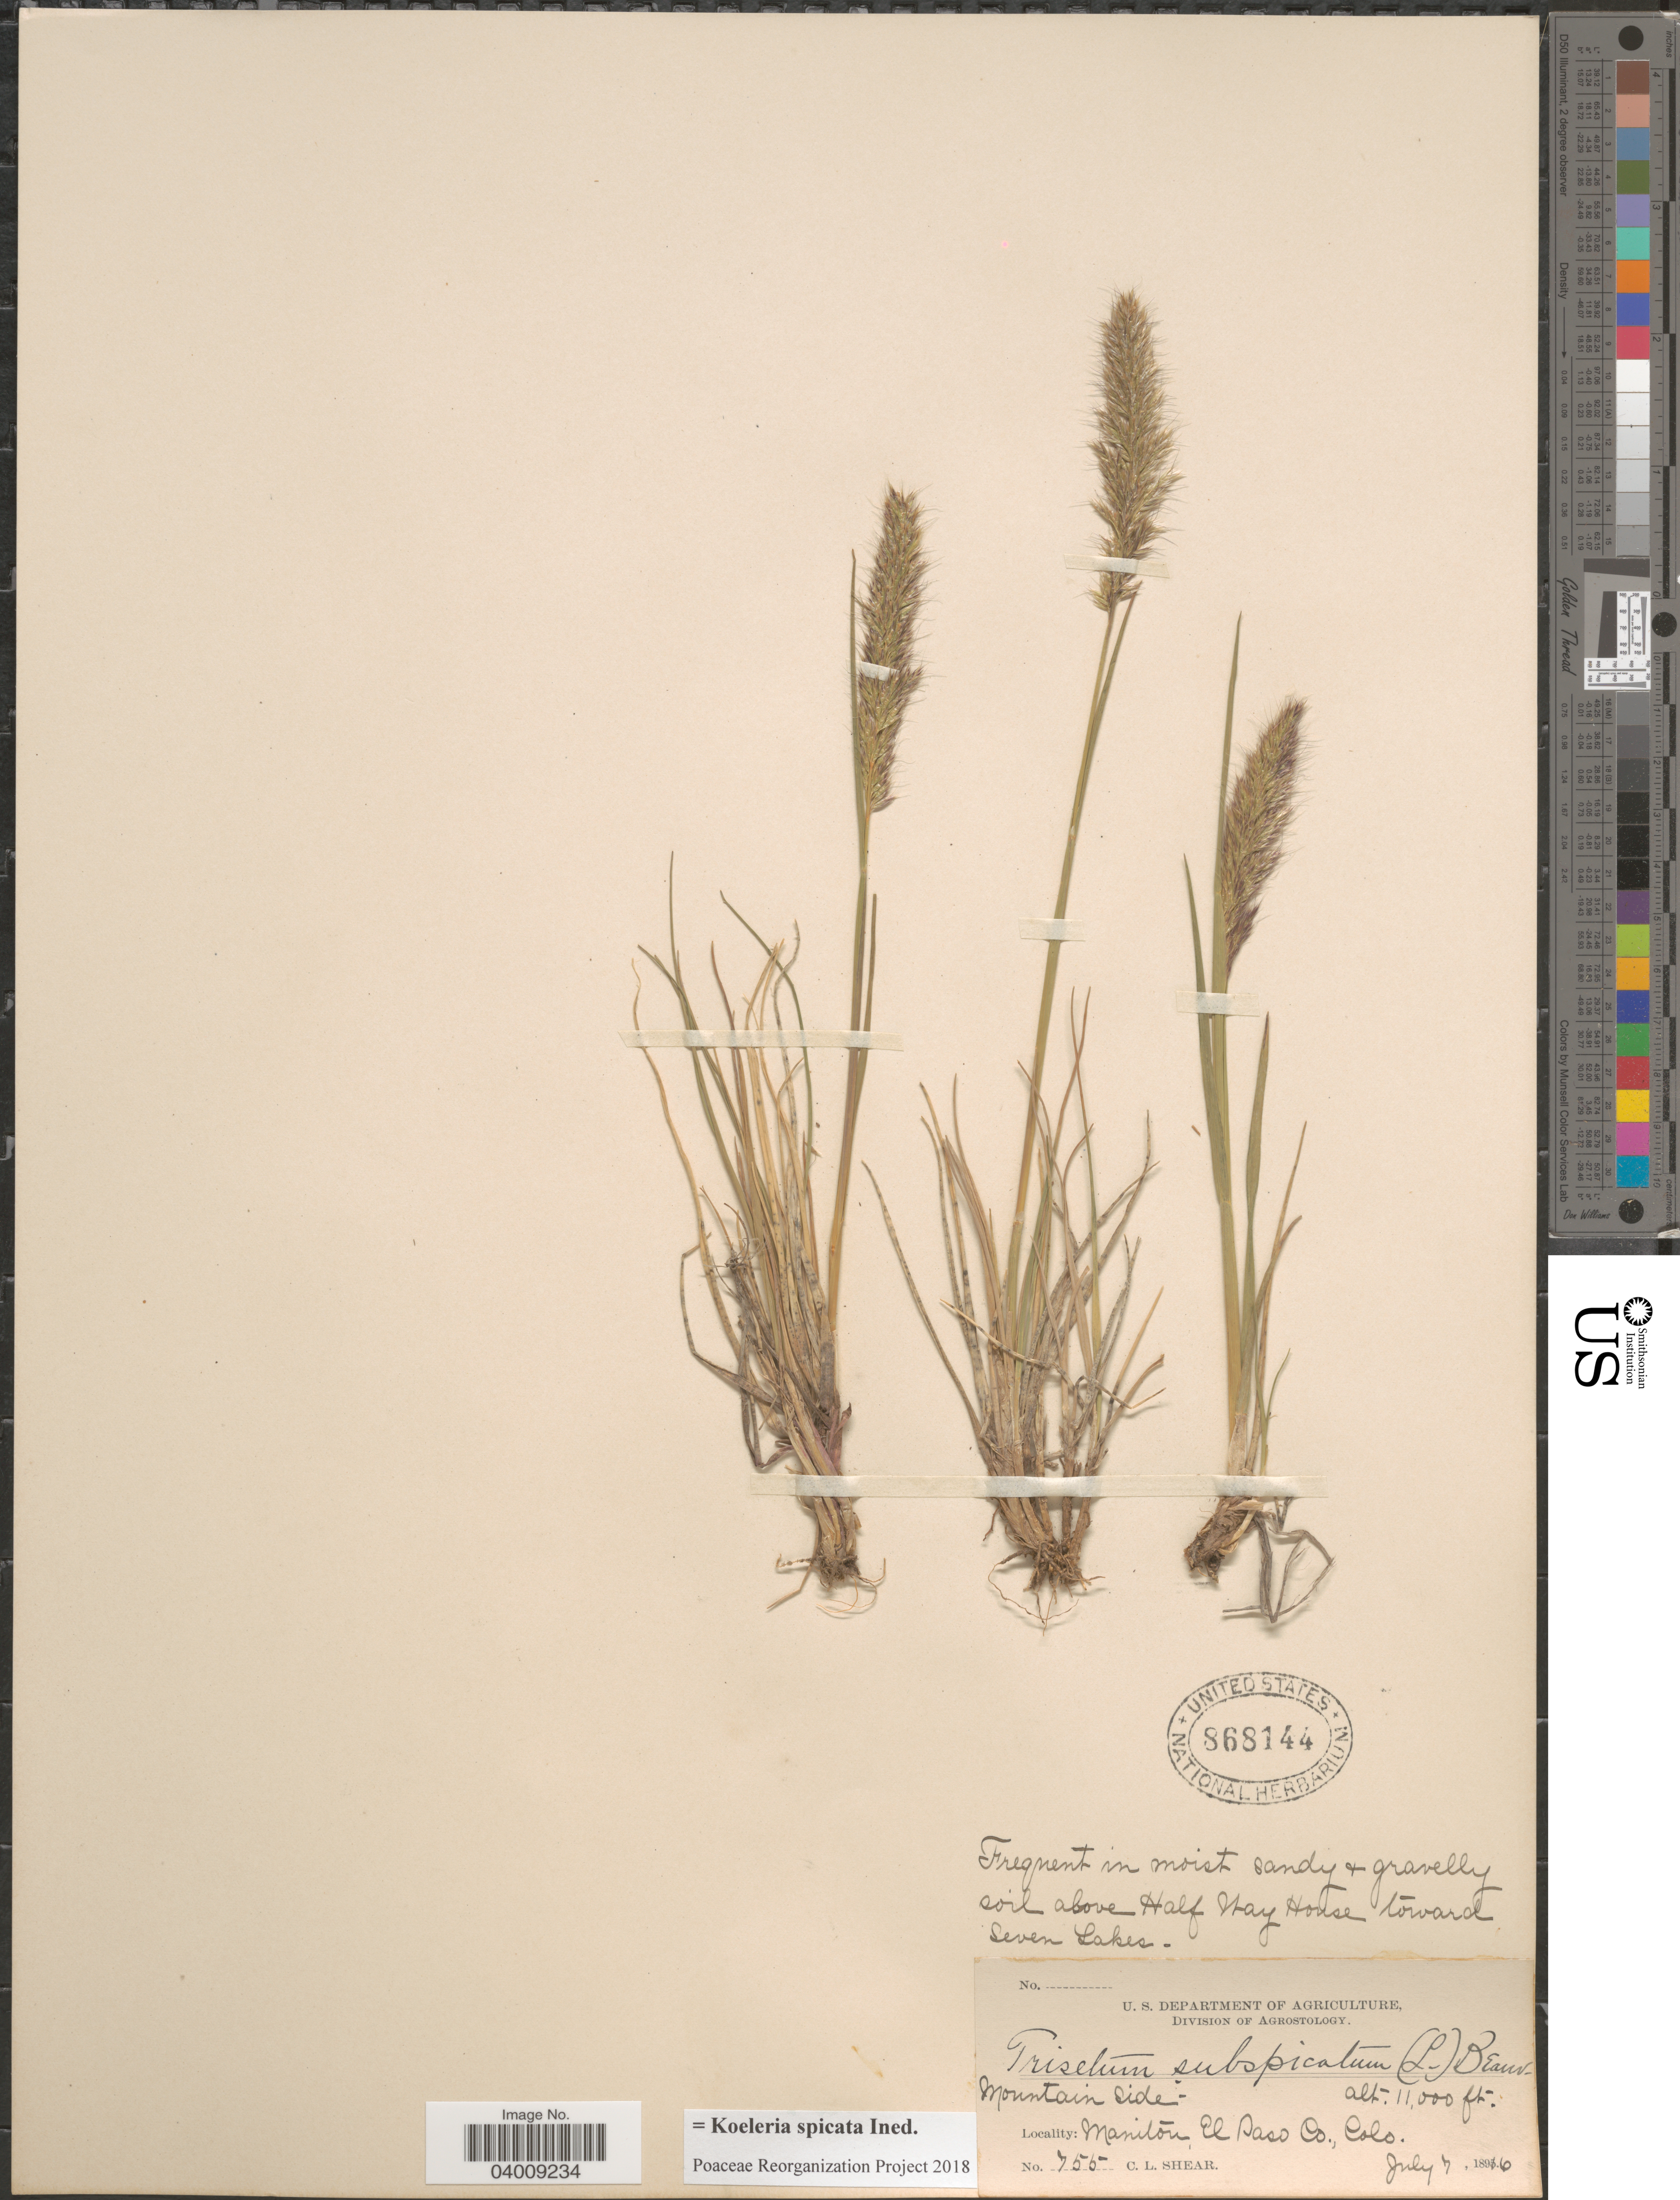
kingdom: Plantae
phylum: Tracheophyta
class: Liliopsida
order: Poales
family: Poaceae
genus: Koeleria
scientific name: Koeleria spicata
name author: (L.) Barberá et al.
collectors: C. L. Shear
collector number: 755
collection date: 1896-07-07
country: United States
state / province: Colorado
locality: In moist sandy & gravelly soil above Half Way House toward Seven Lakes. Manitou, El Paso Co.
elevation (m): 3353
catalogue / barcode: US 868144